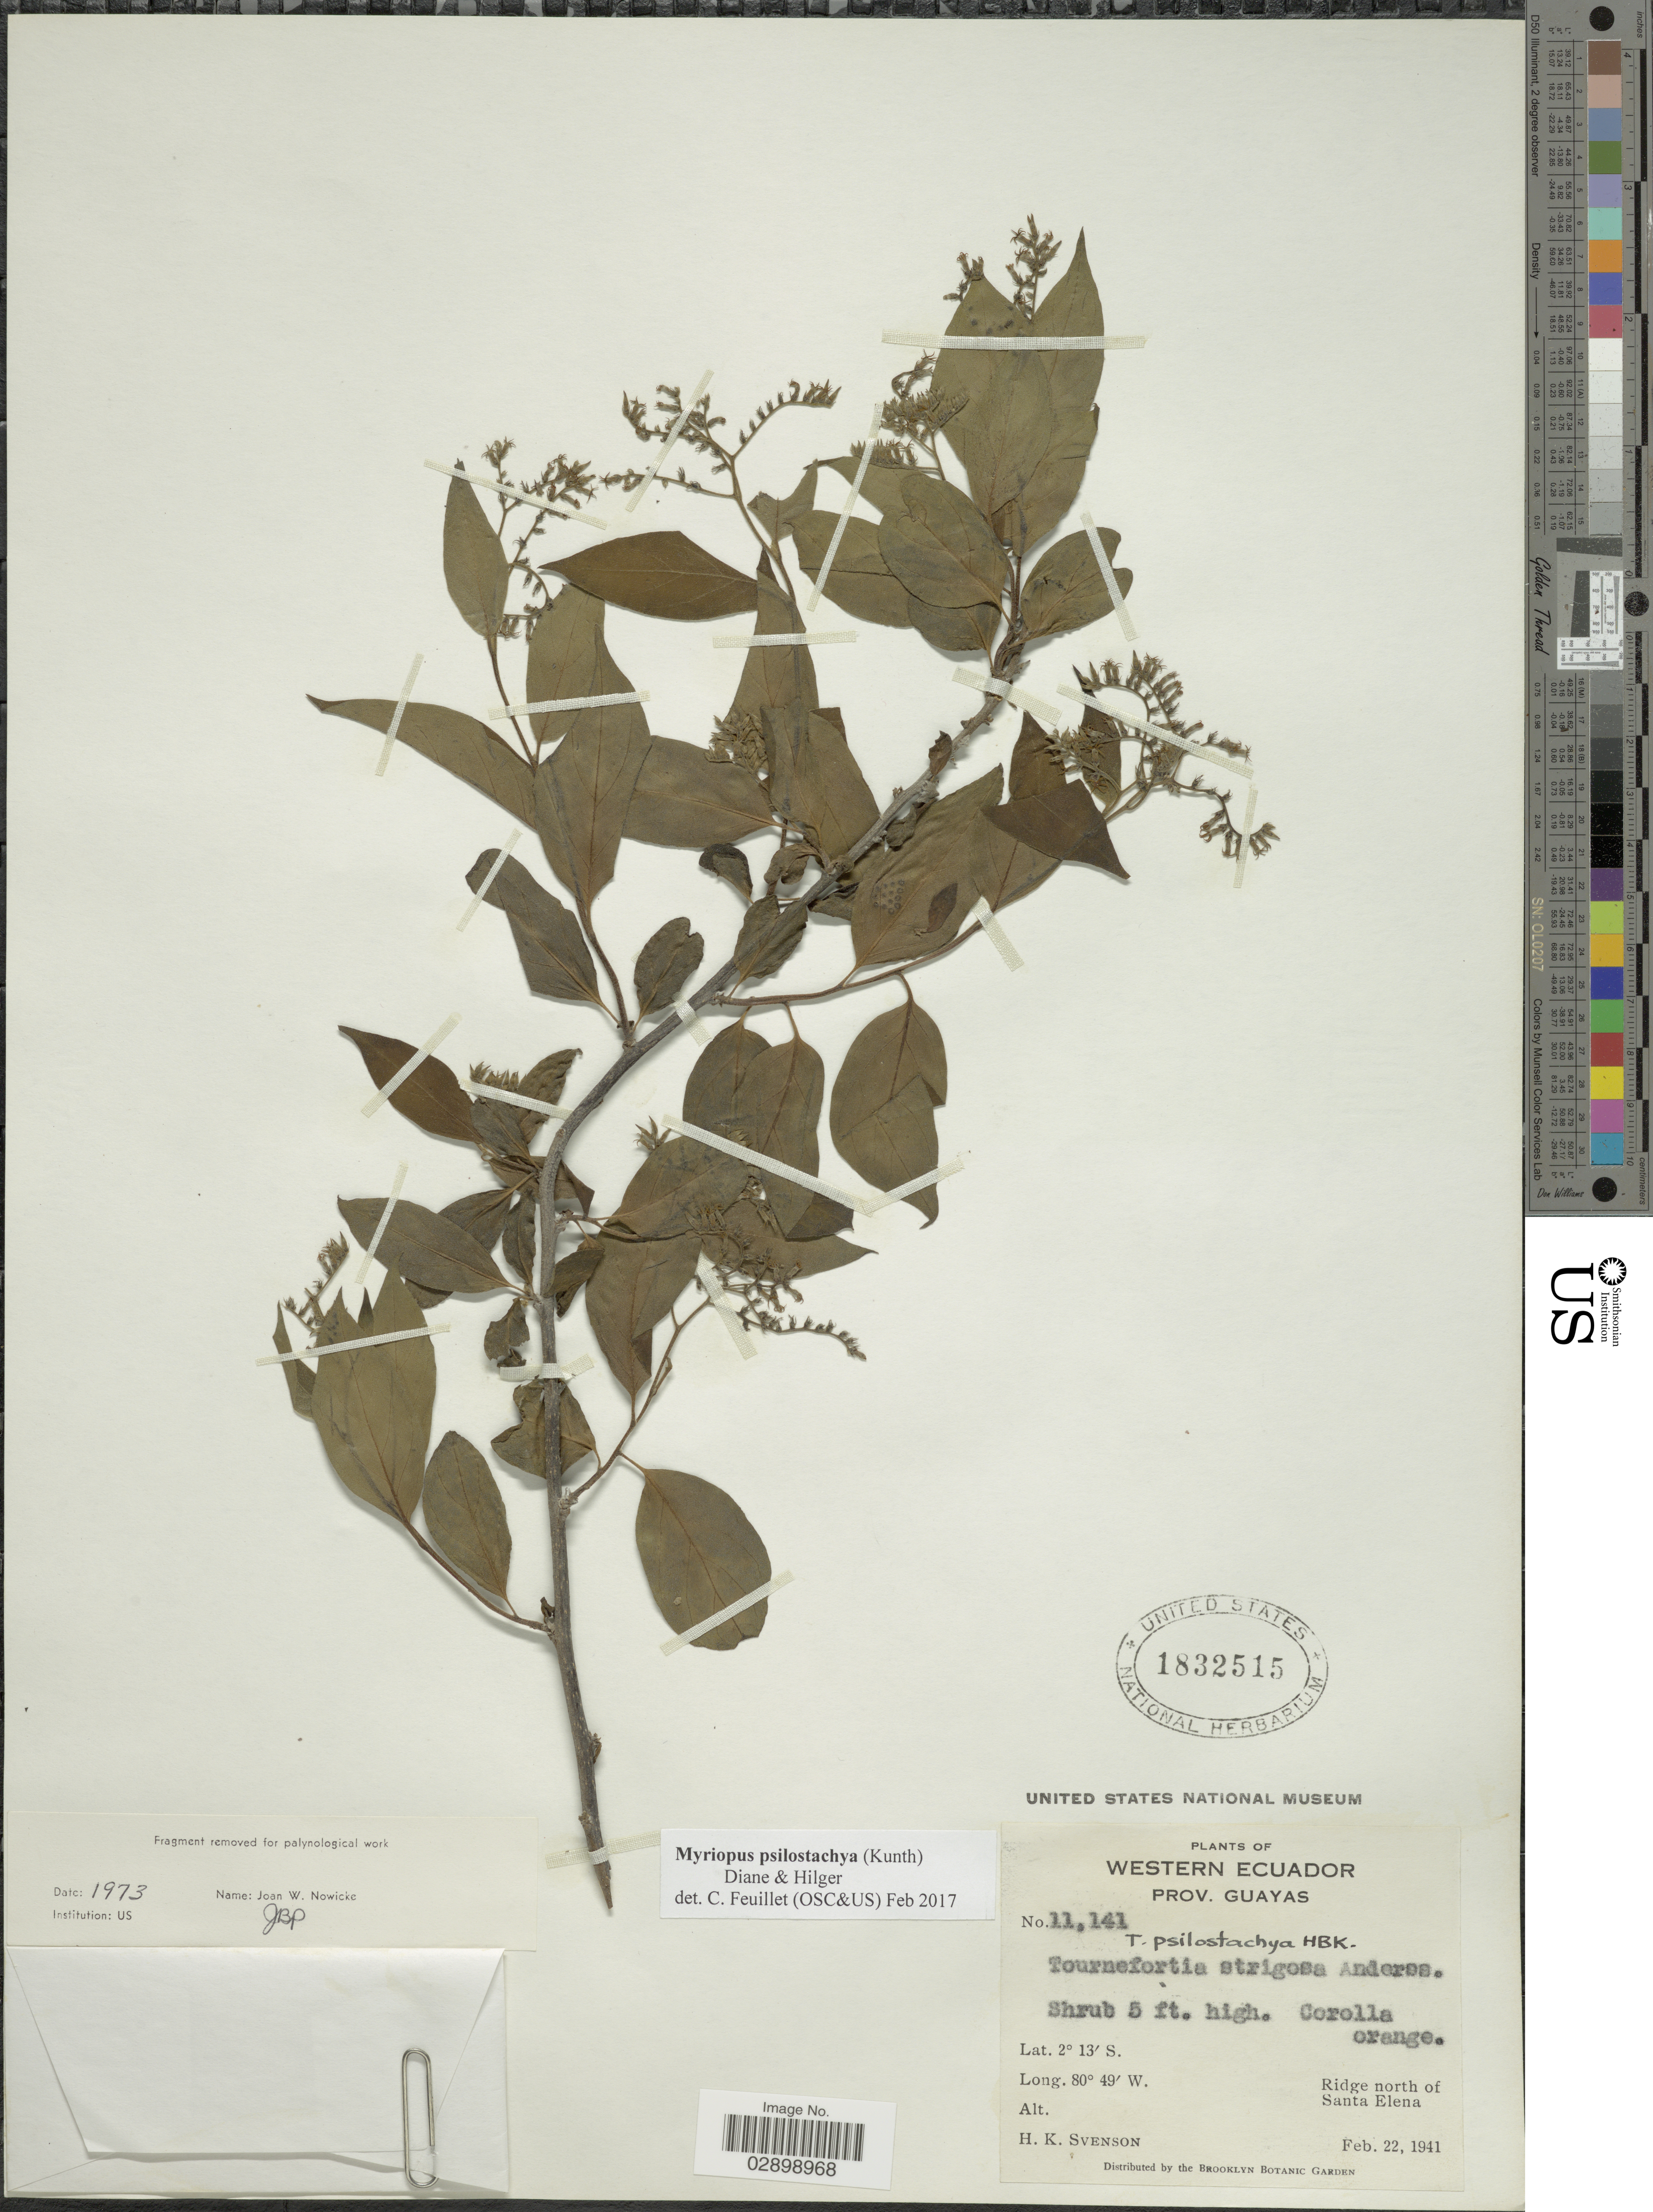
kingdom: Plantae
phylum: Tracheophyta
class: Magnoliopsida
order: Boraginales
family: Heliotropiaceae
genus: Myriopus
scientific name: Myriopus psilostachya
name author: (Kunth) Diane & Hilger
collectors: H. K. Svenson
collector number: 11141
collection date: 1941-02-22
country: Ecuador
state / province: Guayas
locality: Western Ecuador. Ridge north of Santa Elena.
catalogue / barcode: US 1832515